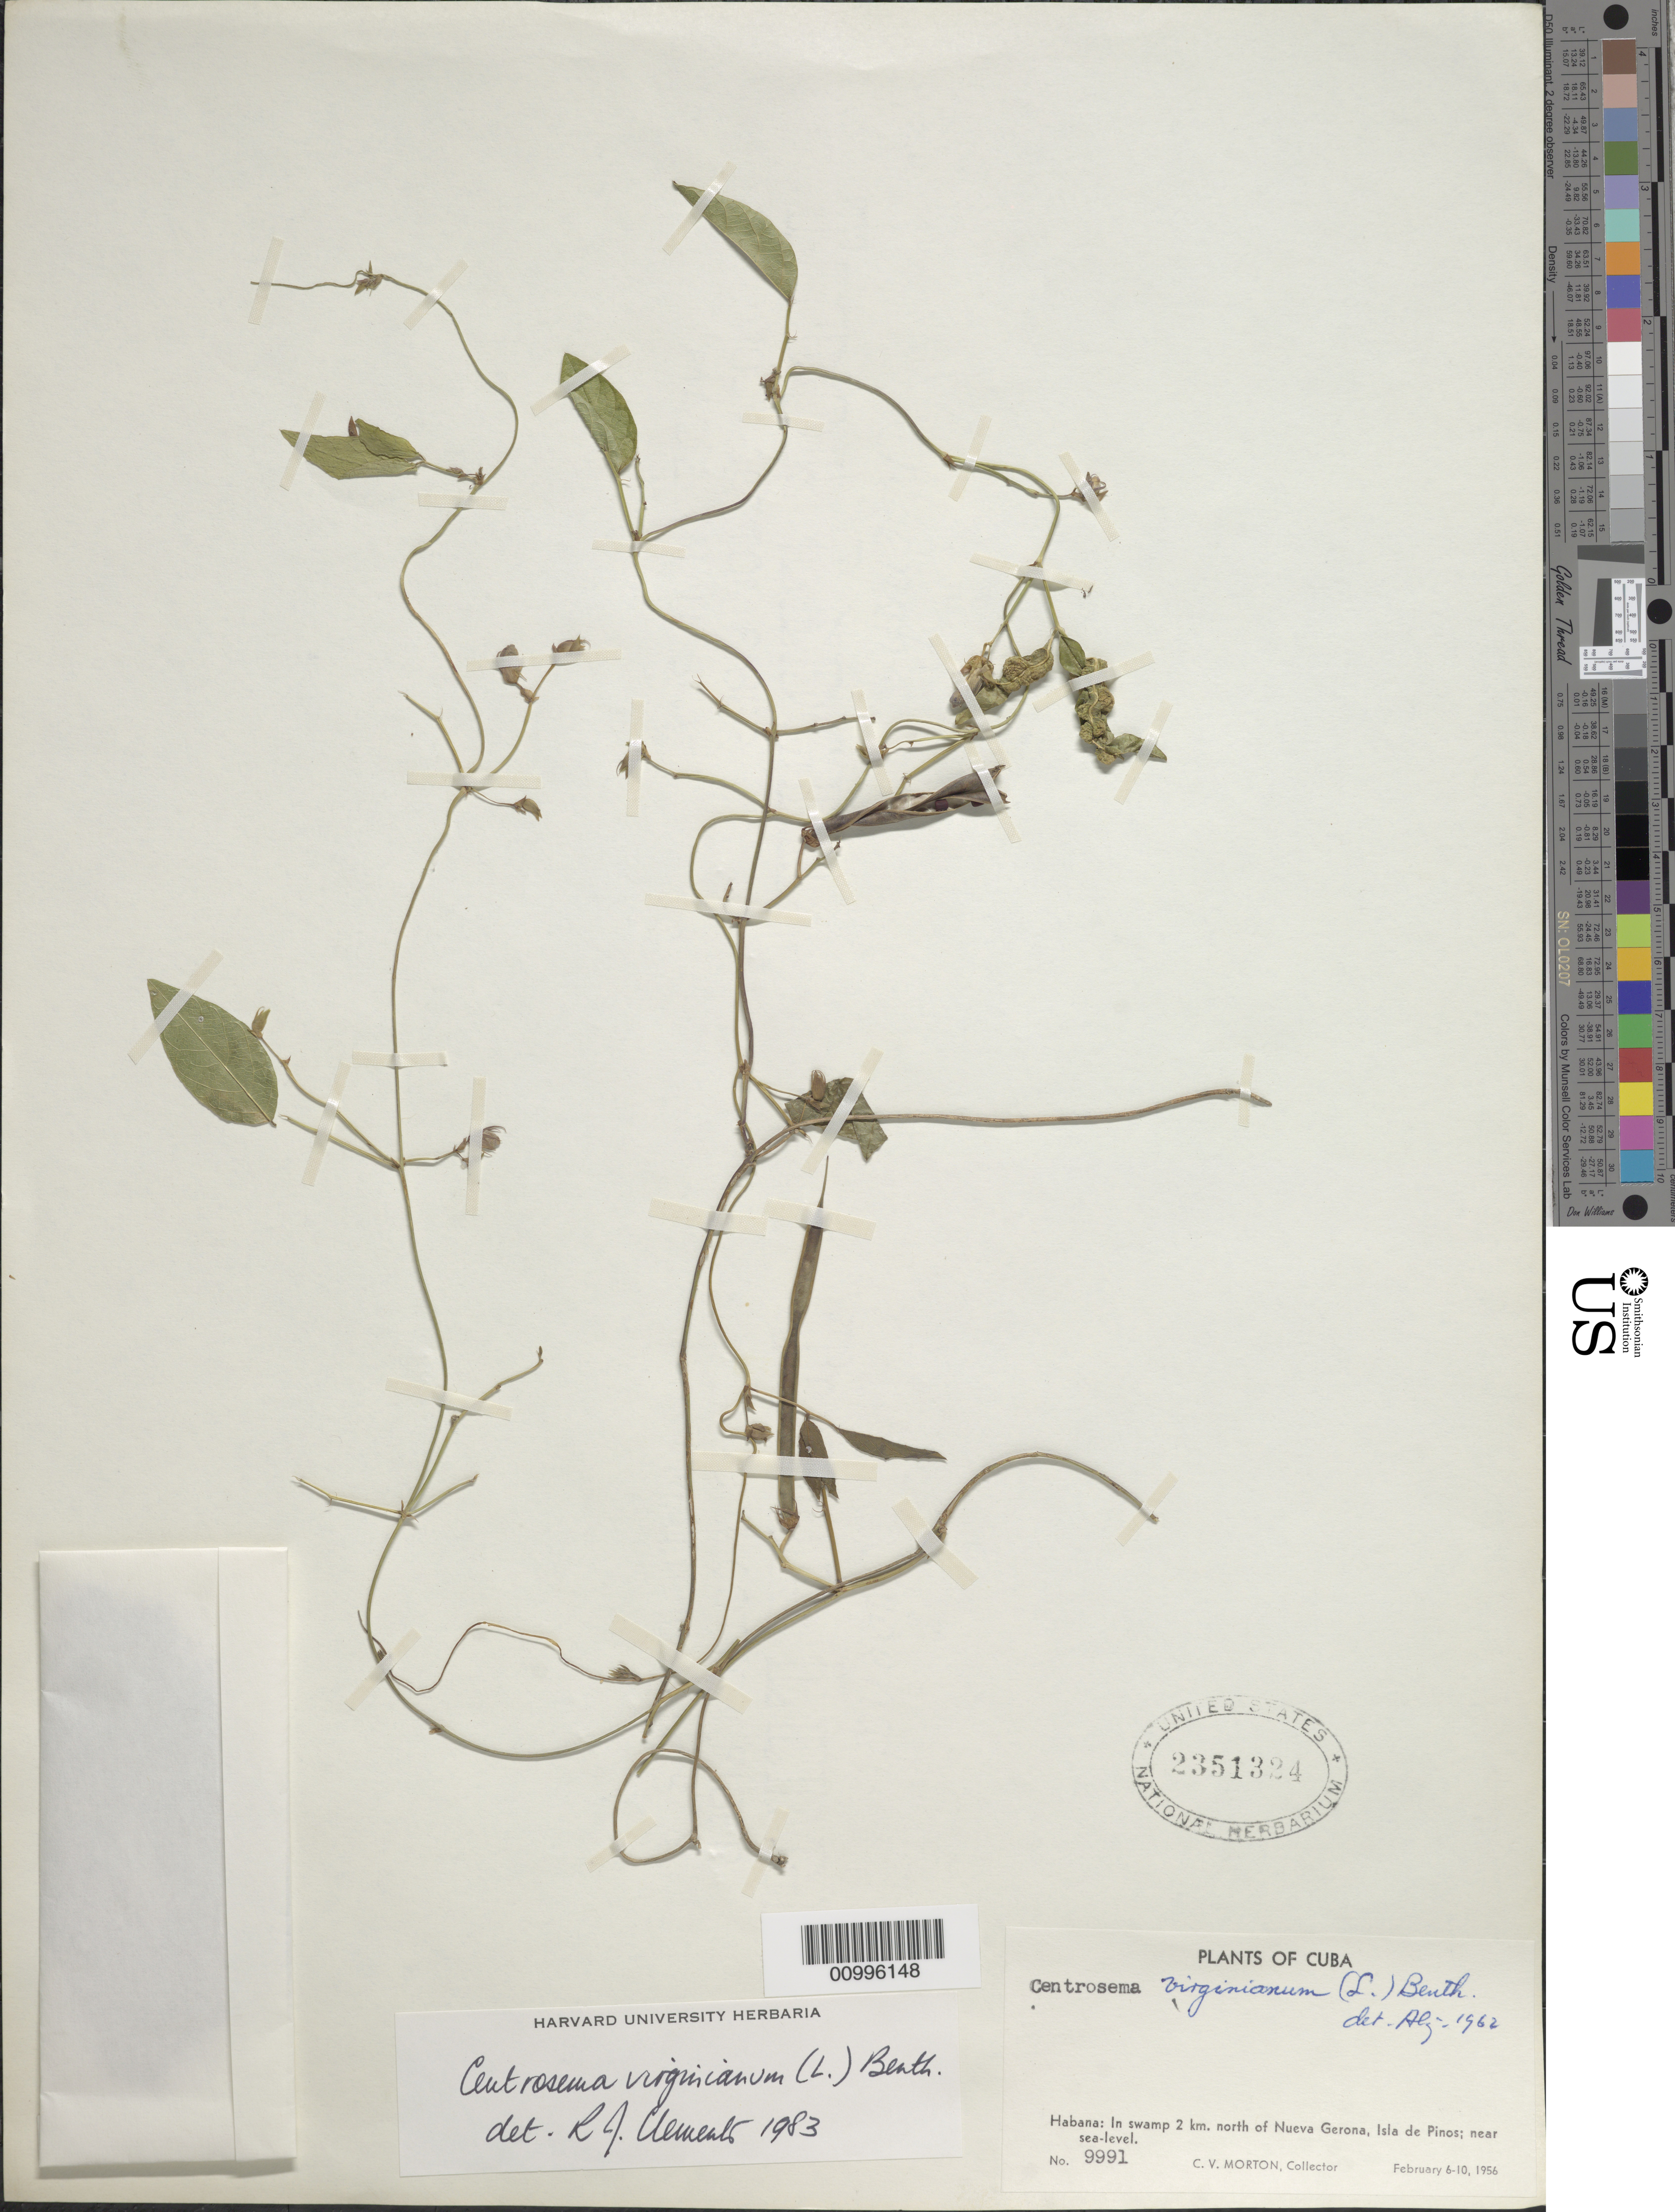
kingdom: Plantae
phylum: Tracheophyta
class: Magnoliopsida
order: Fabales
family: Fabaceae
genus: Centrosema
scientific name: Centrosema virginianum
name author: (L.) Benth.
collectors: C. V. Morton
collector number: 9991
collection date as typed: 06 Feb 1956 to 10 Feb 1956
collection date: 1956-02-06/1956-02-10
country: Cuba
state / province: La Habana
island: Cuba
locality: In swamp 2km N of Nueva Gerona, Isla de Pinos; near sea-level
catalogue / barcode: US 2351324